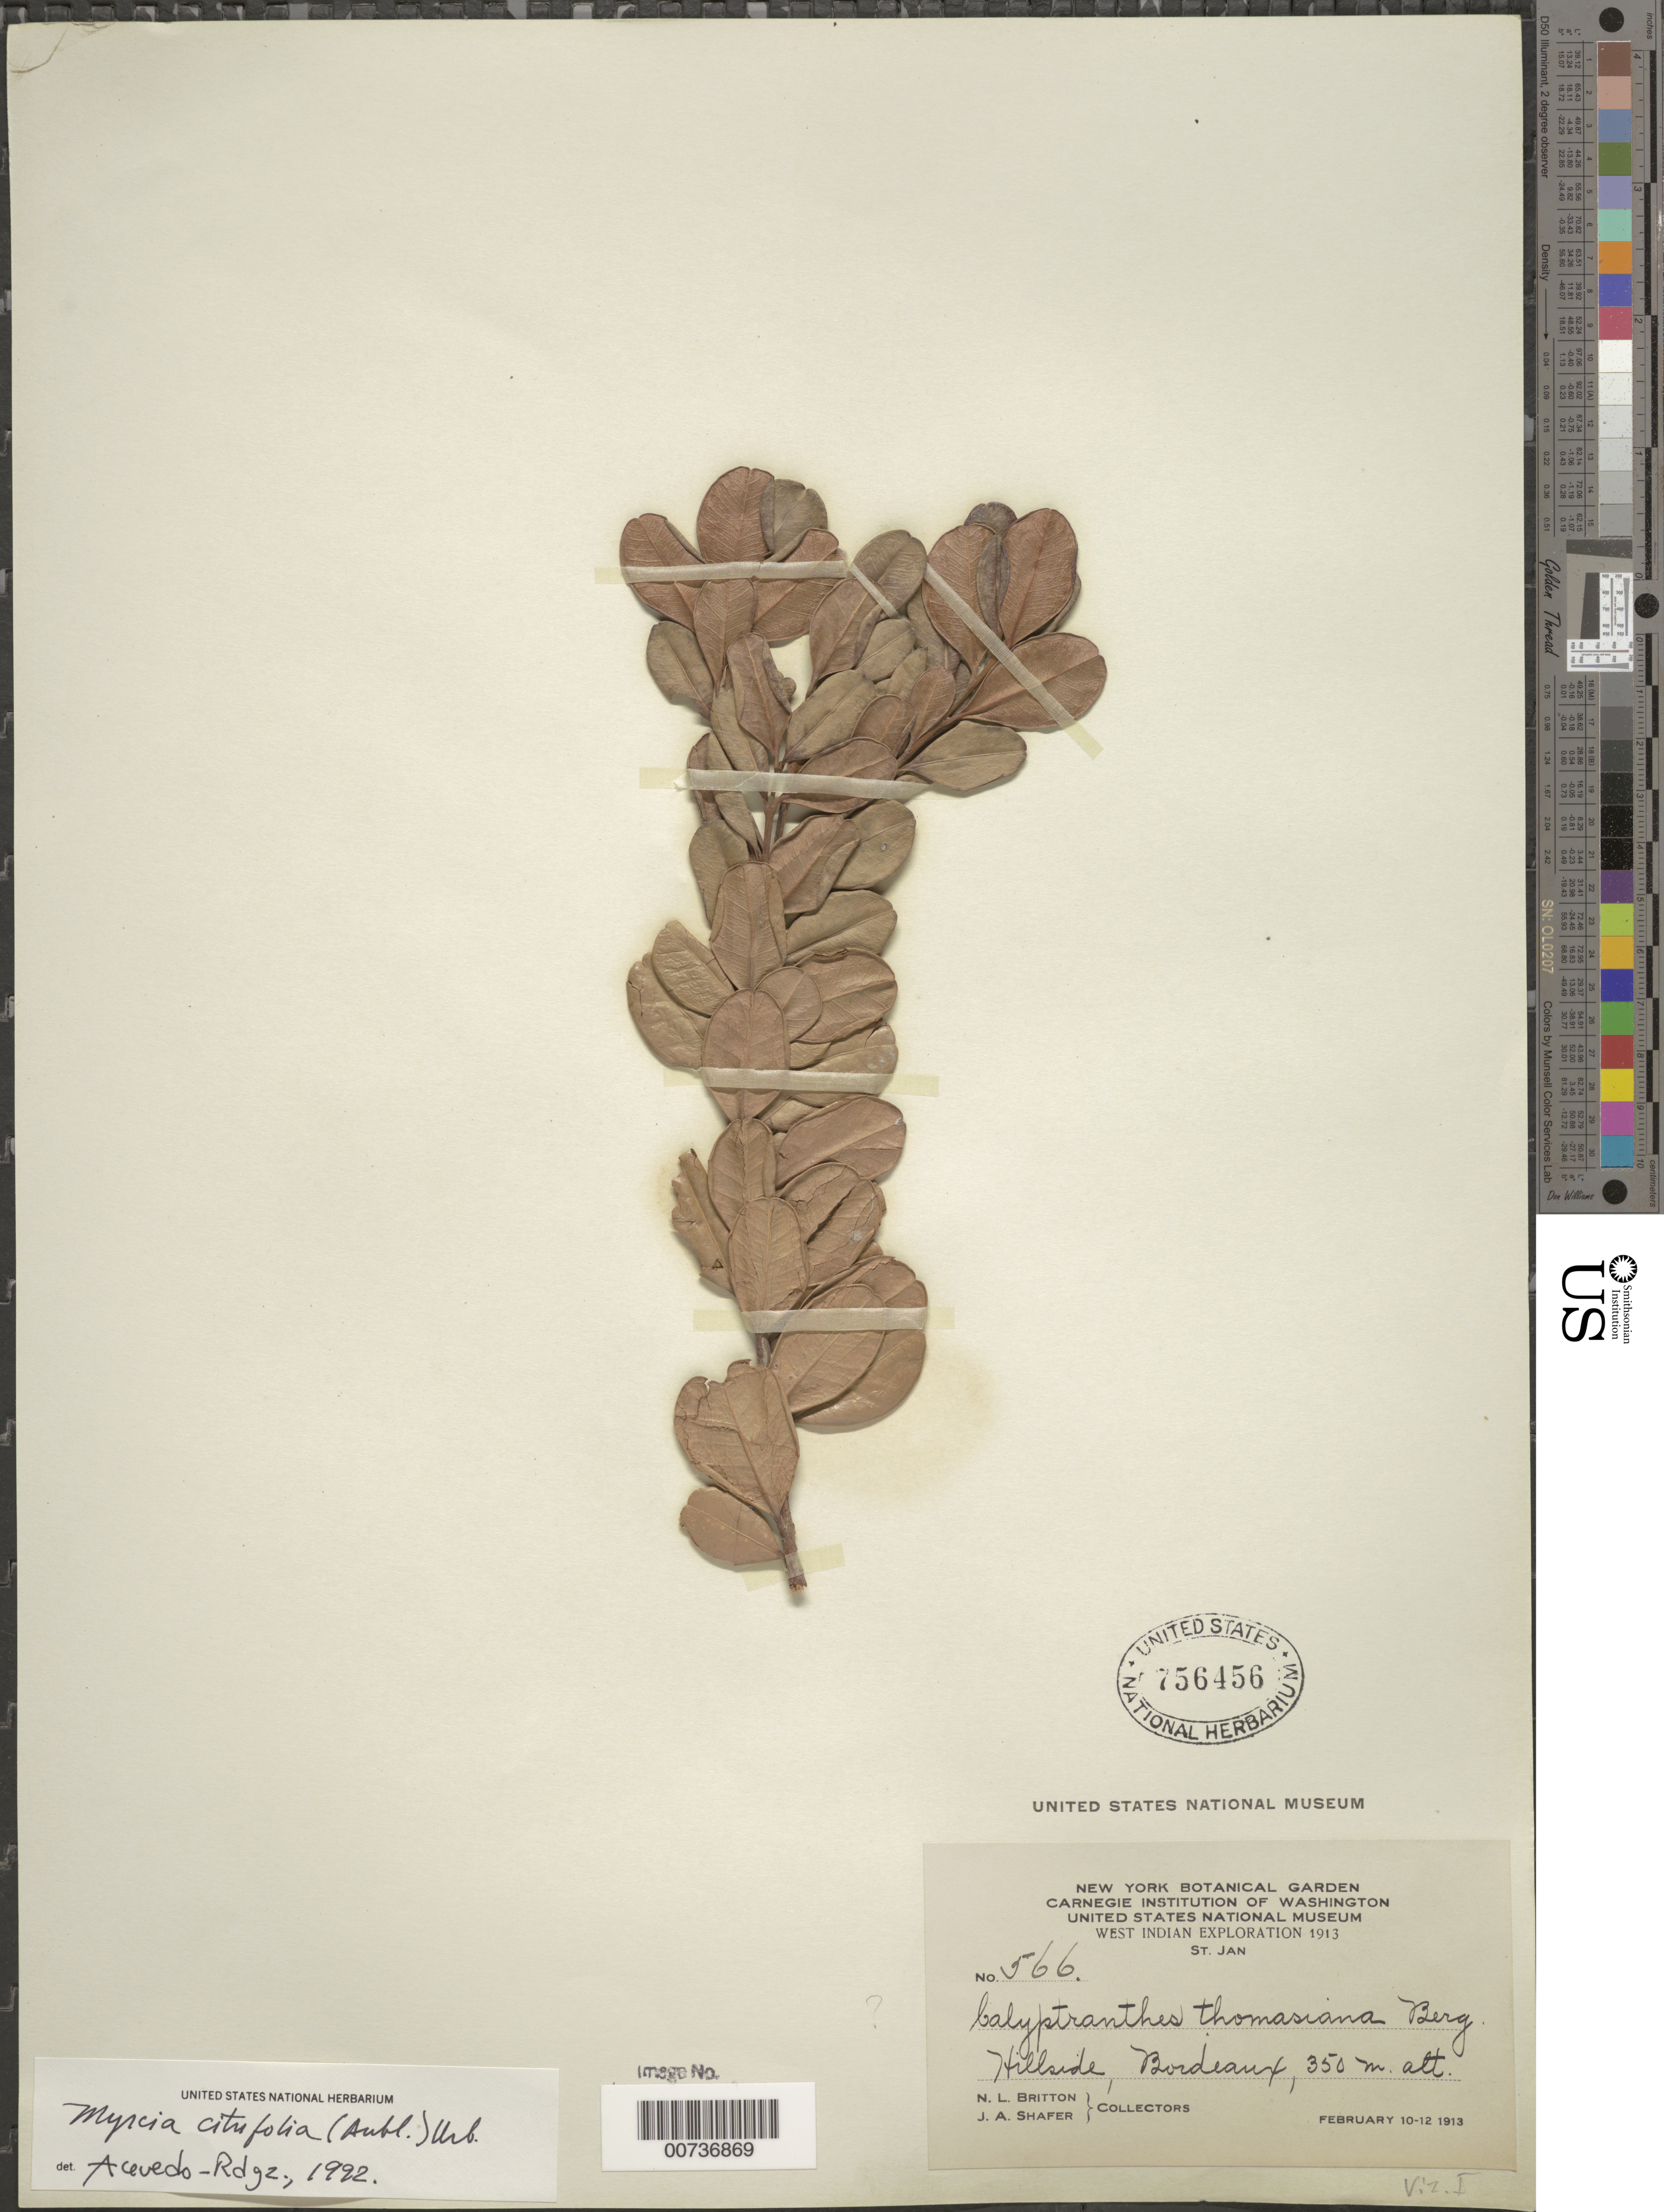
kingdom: Plantae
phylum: Tracheophyta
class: Magnoliopsida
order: Myrtales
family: Myrtaceae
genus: Myrcia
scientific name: Myrcia citrifolia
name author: (Aubl.) Urb.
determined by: Acevedo-Rodríguez, P., (BOT), Smithsonian Institution - National Museum of Natural History (UNITED STATES)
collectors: N. Britton & J. A. Shafer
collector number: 566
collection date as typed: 10 Feb 1913 to 12 Feb 1913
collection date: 1913-02-10/1913-02-12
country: U.S. Virgin Islands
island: St. John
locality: Bordeaux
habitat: Hillside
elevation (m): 350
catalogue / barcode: US 756456